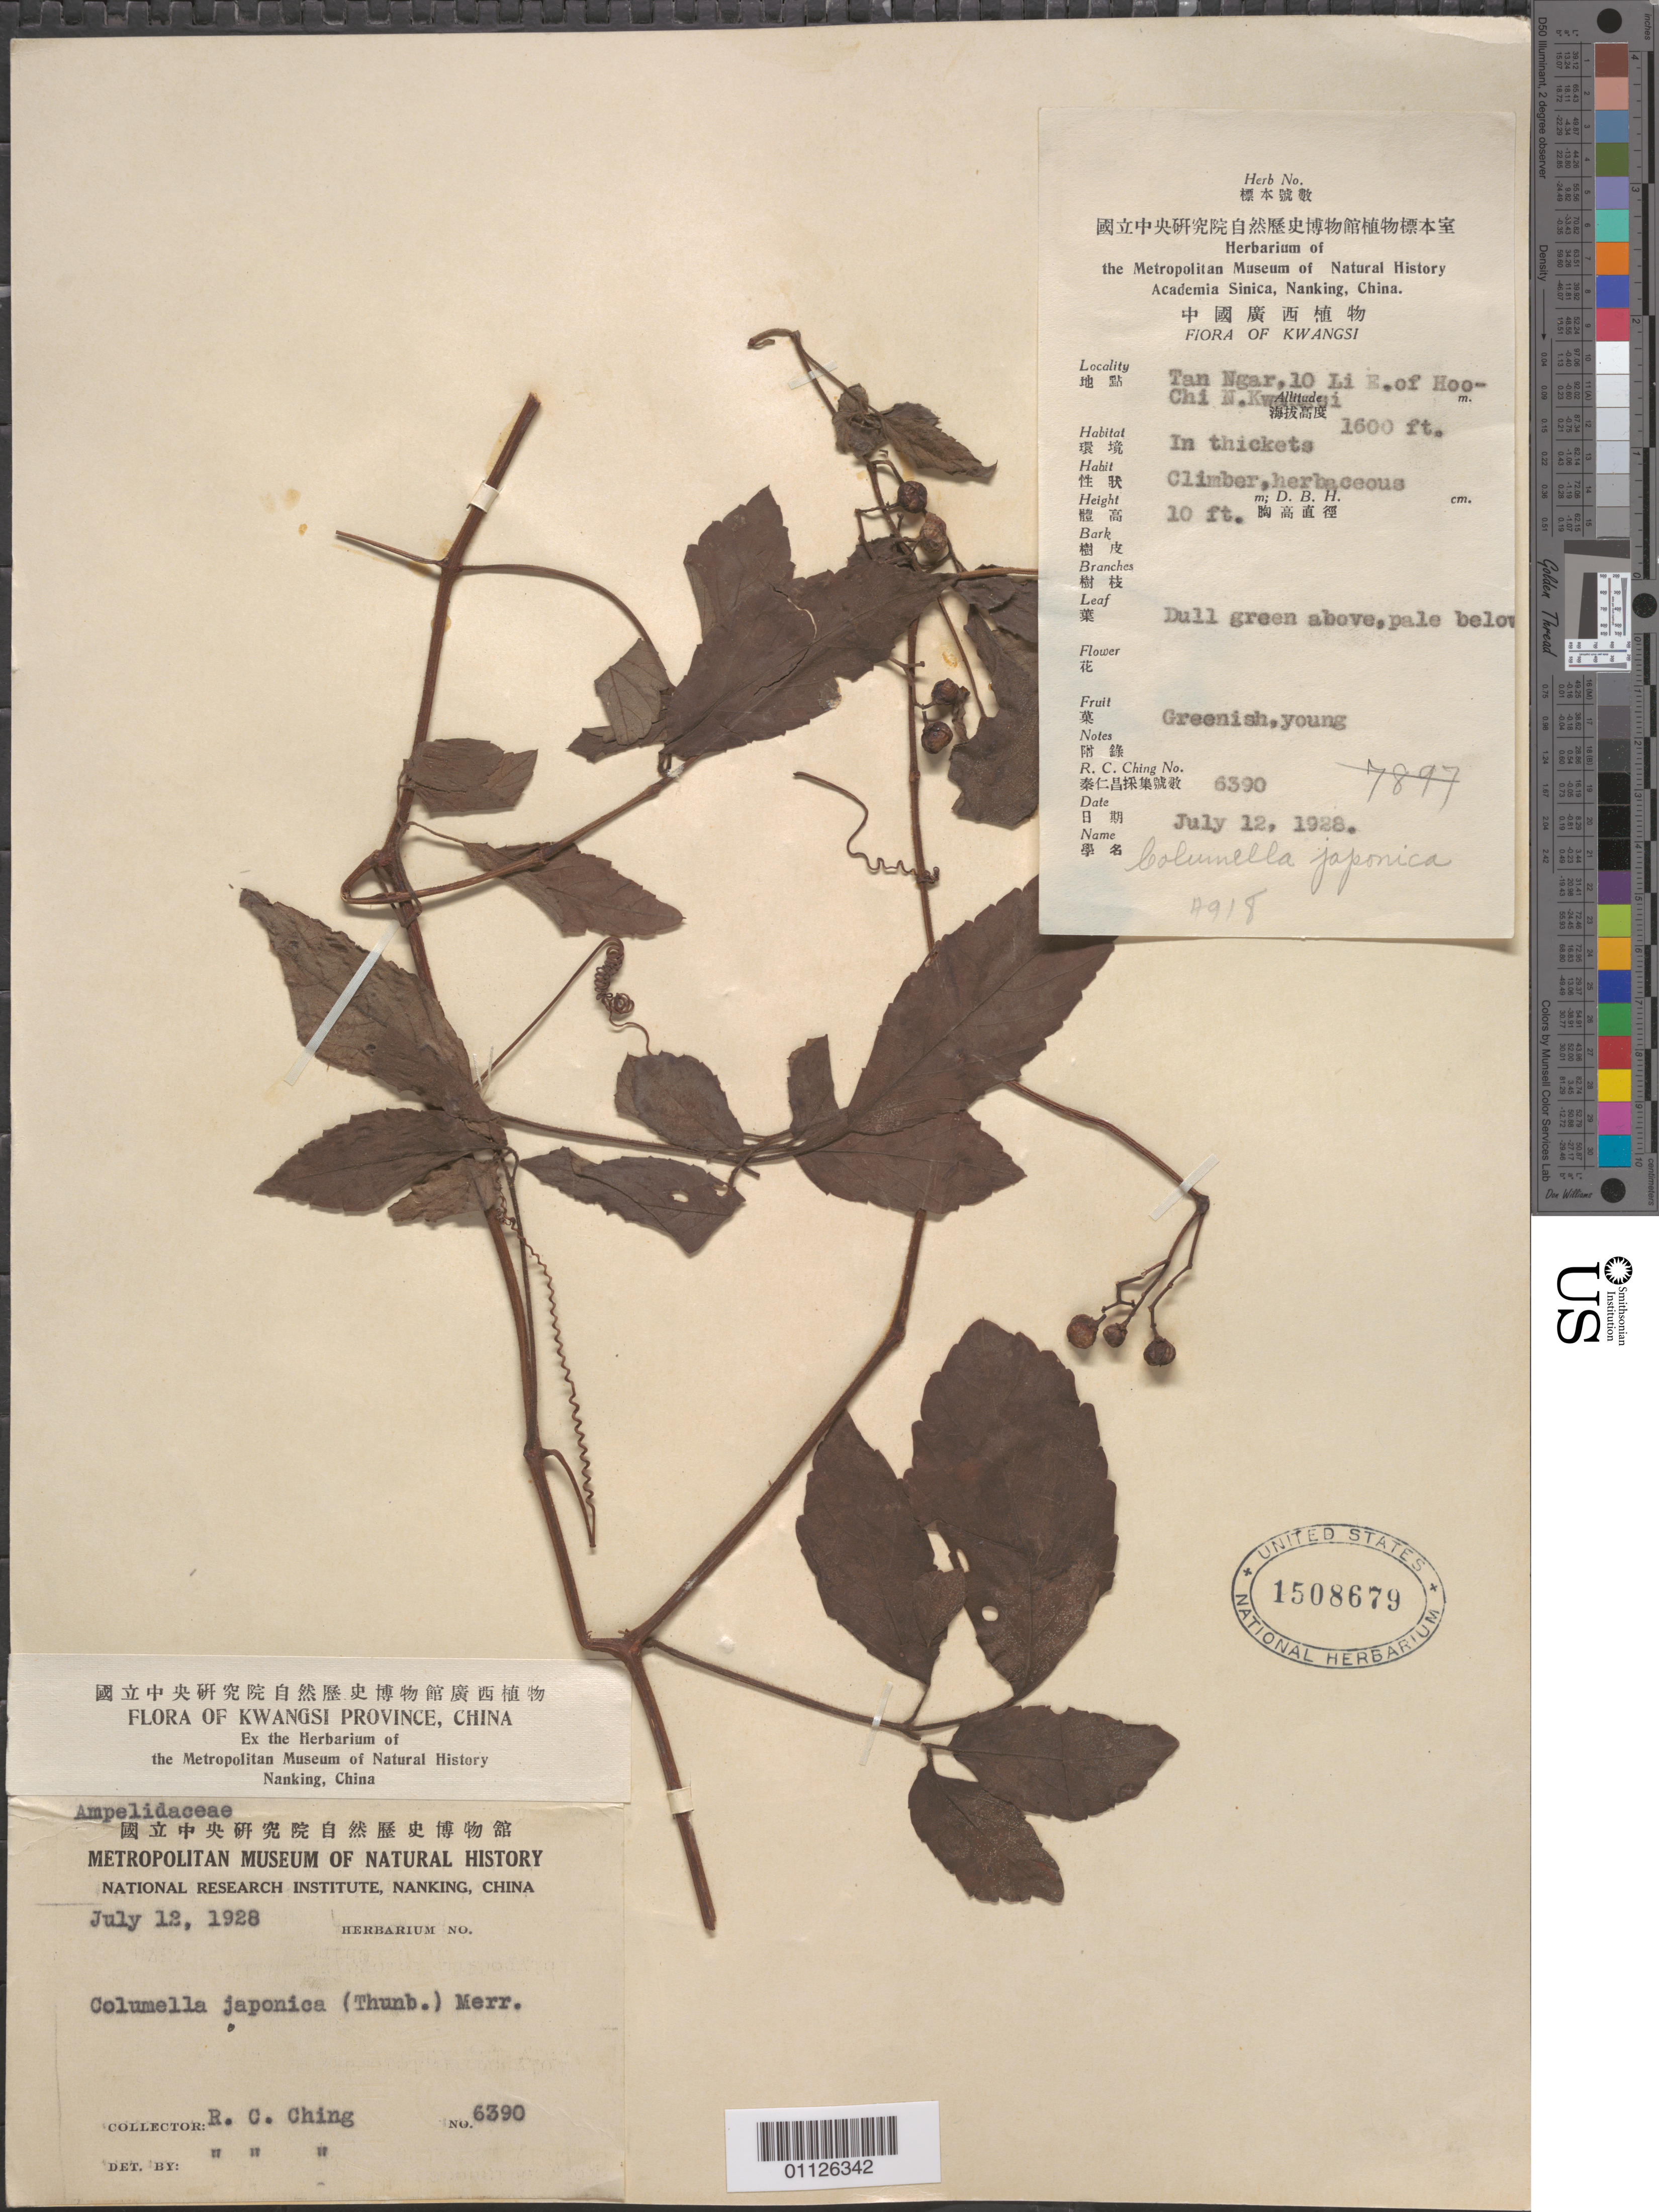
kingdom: Plantae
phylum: Tracheophyta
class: Magnoliopsida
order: Vitales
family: Vitaceae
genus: Causonis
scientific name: Causonis japonica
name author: (Thunb.) Raf.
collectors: R. C. Ching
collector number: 6390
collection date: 1928-07-12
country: China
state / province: Guangxi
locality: Tan Ngar, 10 Li E of Hoo-Chi.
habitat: In thickets. Climber.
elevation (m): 488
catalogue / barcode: US 1508679